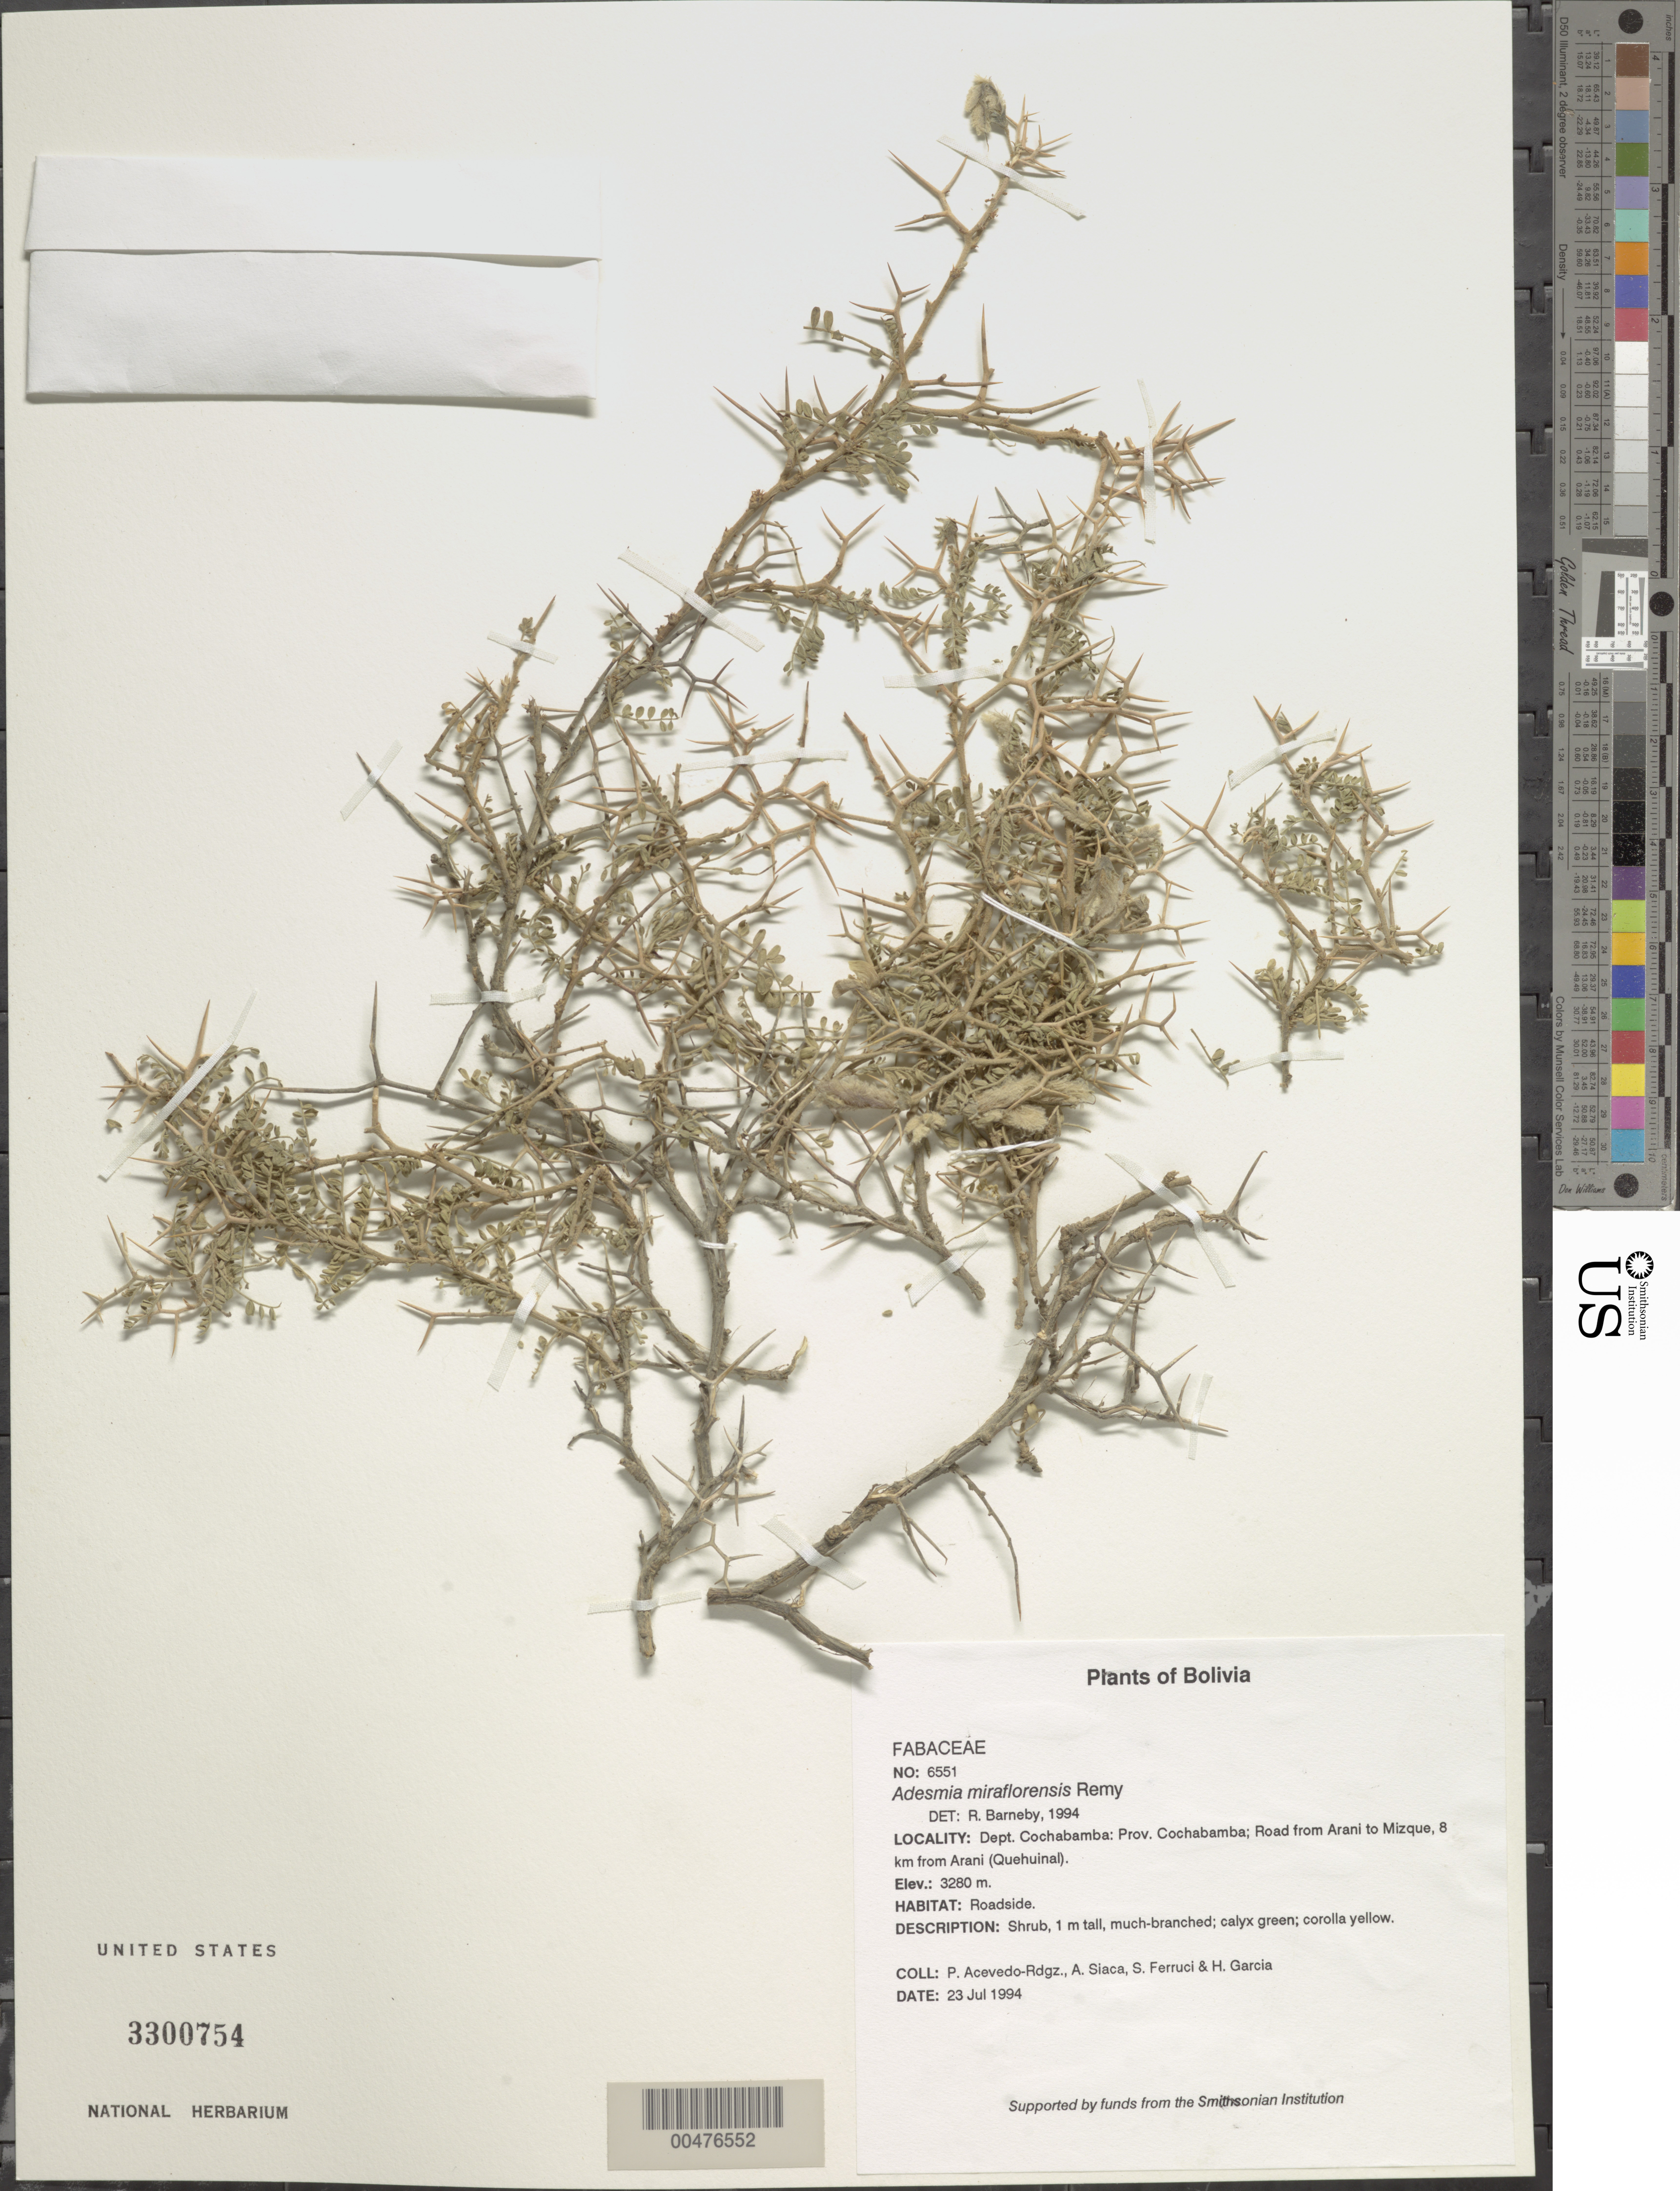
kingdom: Plantae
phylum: Tracheophyta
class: Magnoliopsida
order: Fabales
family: Fabaceae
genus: Adesmia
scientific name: Adesmia miraflorensis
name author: Remy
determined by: Barneby, Rupert C., (NY)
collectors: P. Acevedo-Rodr., A. Siaca, S. Ferrucci & H. Garcia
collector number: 6551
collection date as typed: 23 Jul 1994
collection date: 1994-07-23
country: Bolivia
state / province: Cochabamba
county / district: Cochabamba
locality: Depart. Cochabamba; Prov. Cochabamba. Road from Arani to Mizque; 8 km from Arani (Quehuinal).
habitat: Roadside.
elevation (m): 3280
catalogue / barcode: US 3300754